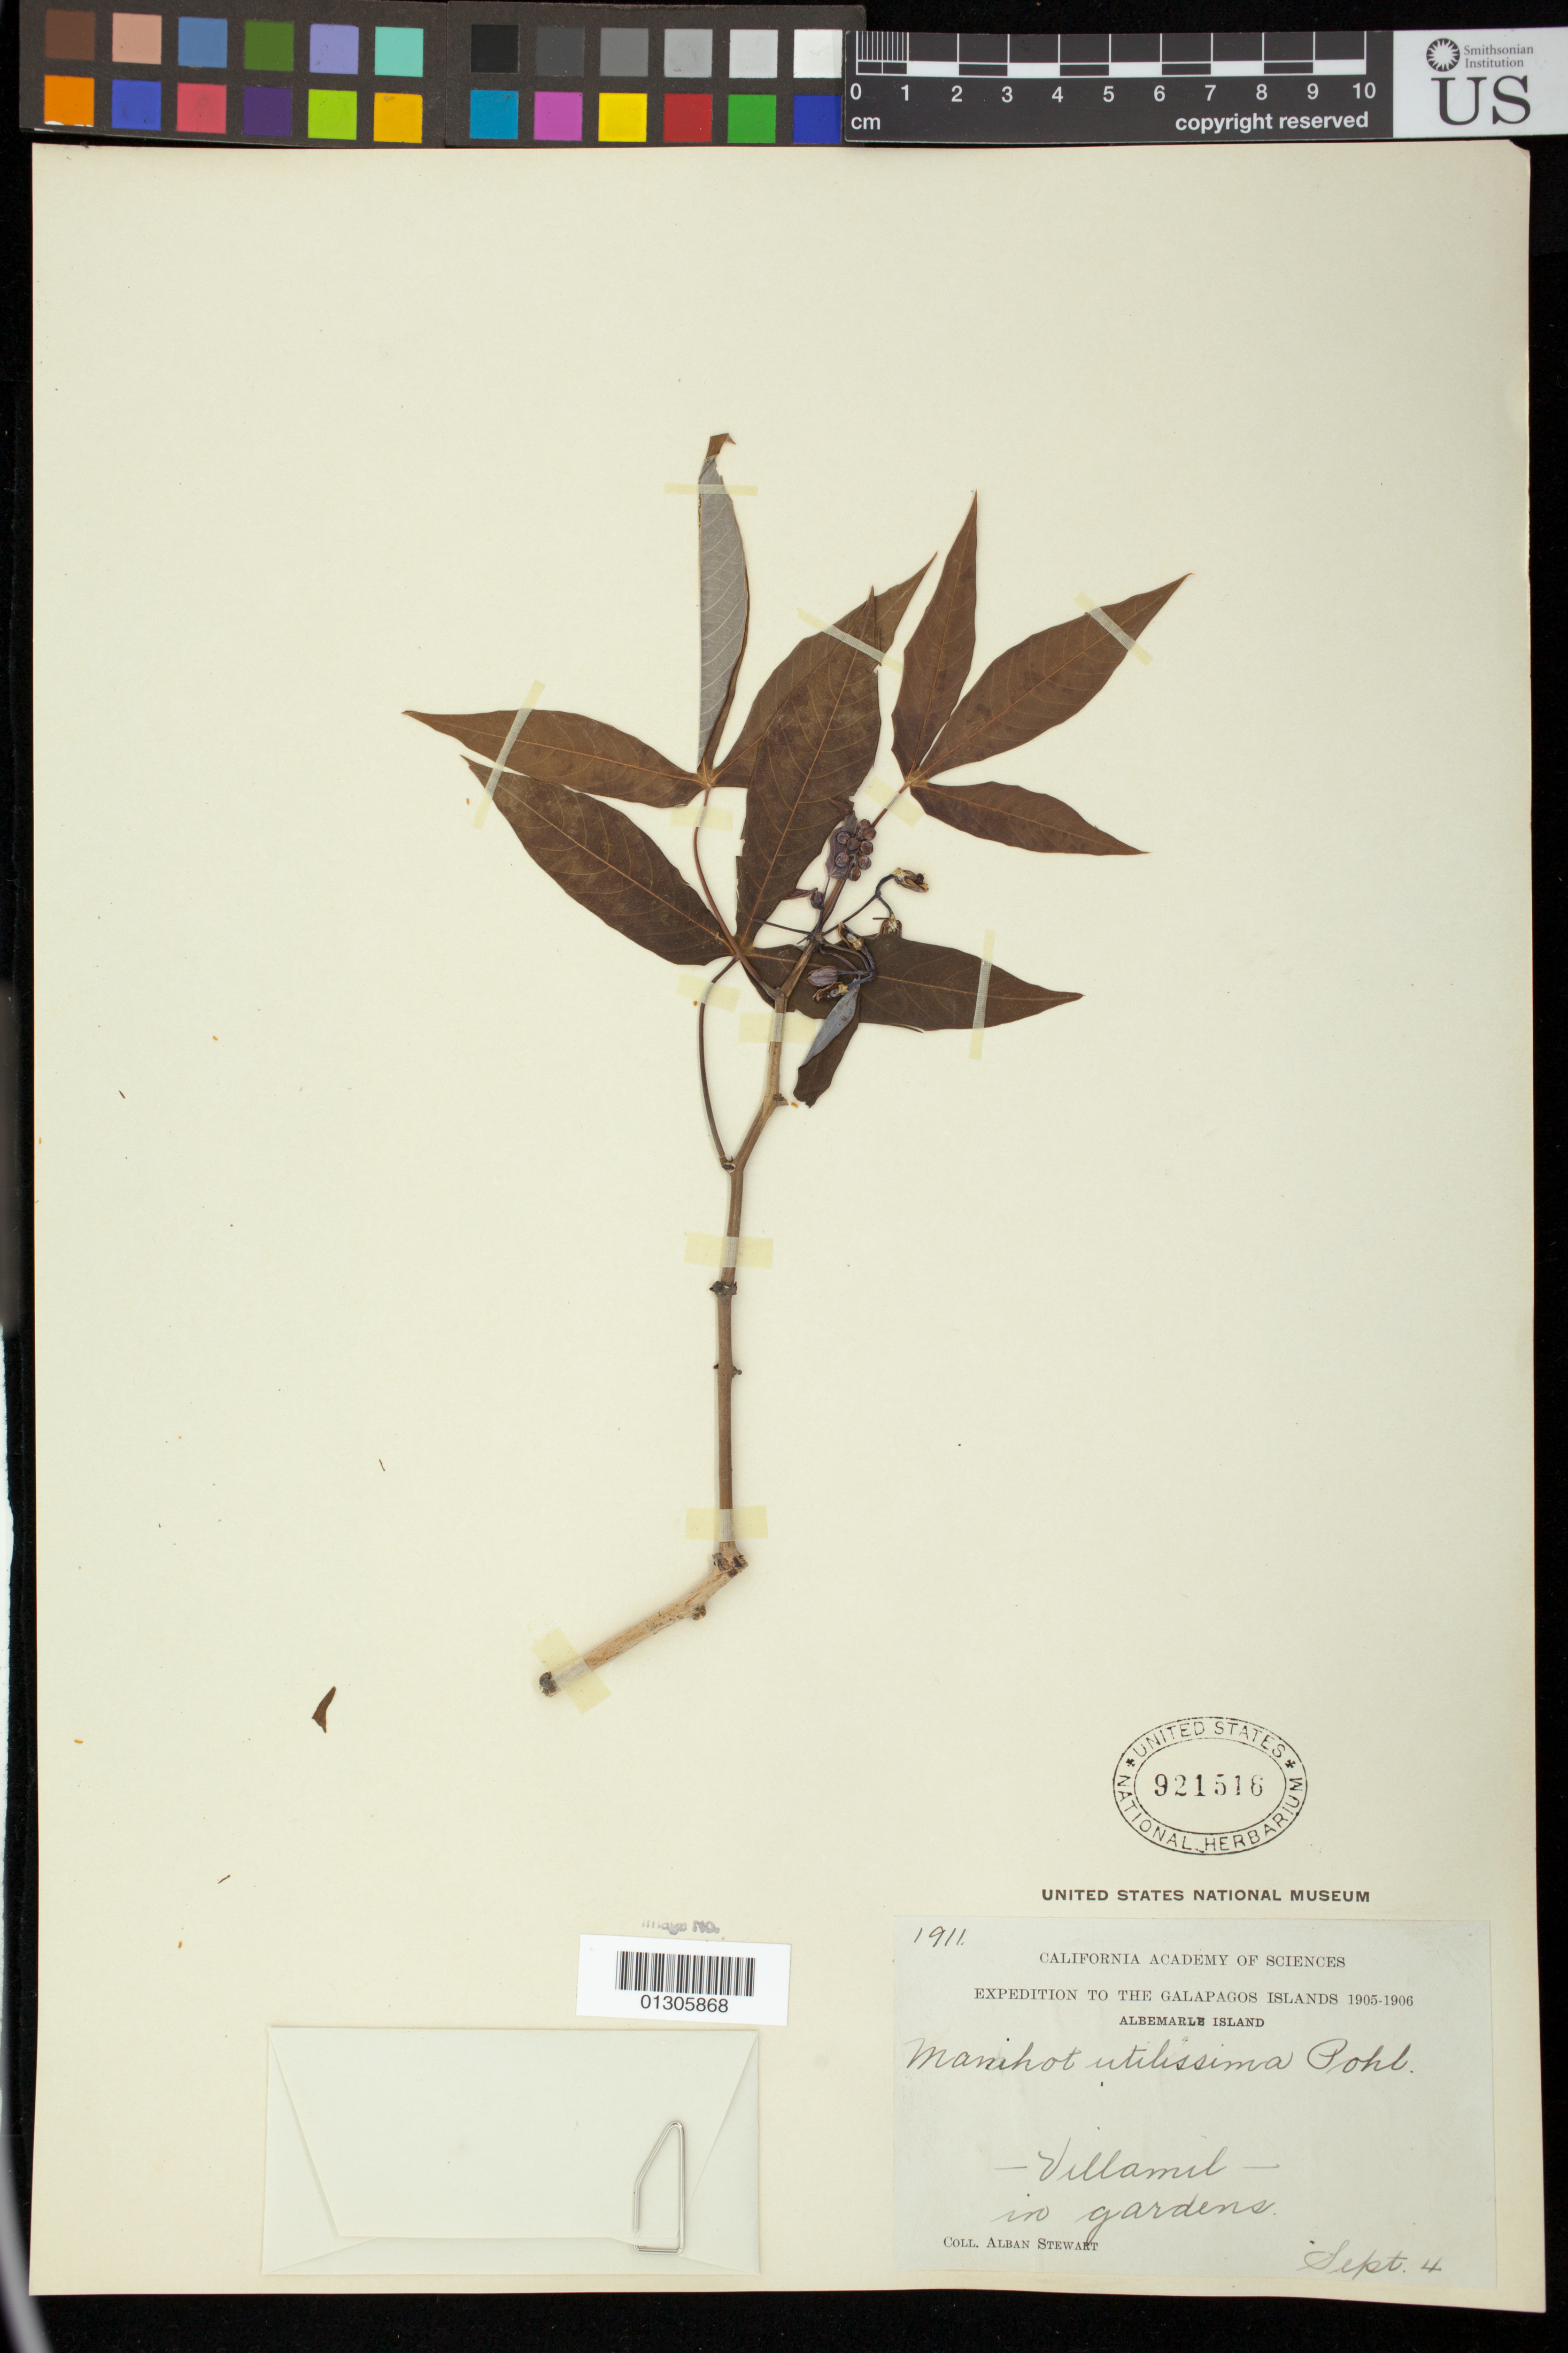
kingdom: Plantae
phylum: Tracheophyta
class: Magnoliopsida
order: Malpighiales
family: Euphorbiaceae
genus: Manihot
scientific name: Manihot esculenta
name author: Crantz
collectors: A. Stewart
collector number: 1911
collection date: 1905-04-09 or 1906-09-04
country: Ecuador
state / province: Colón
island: Isabela [Albemarle]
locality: Villamil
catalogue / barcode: US 921516